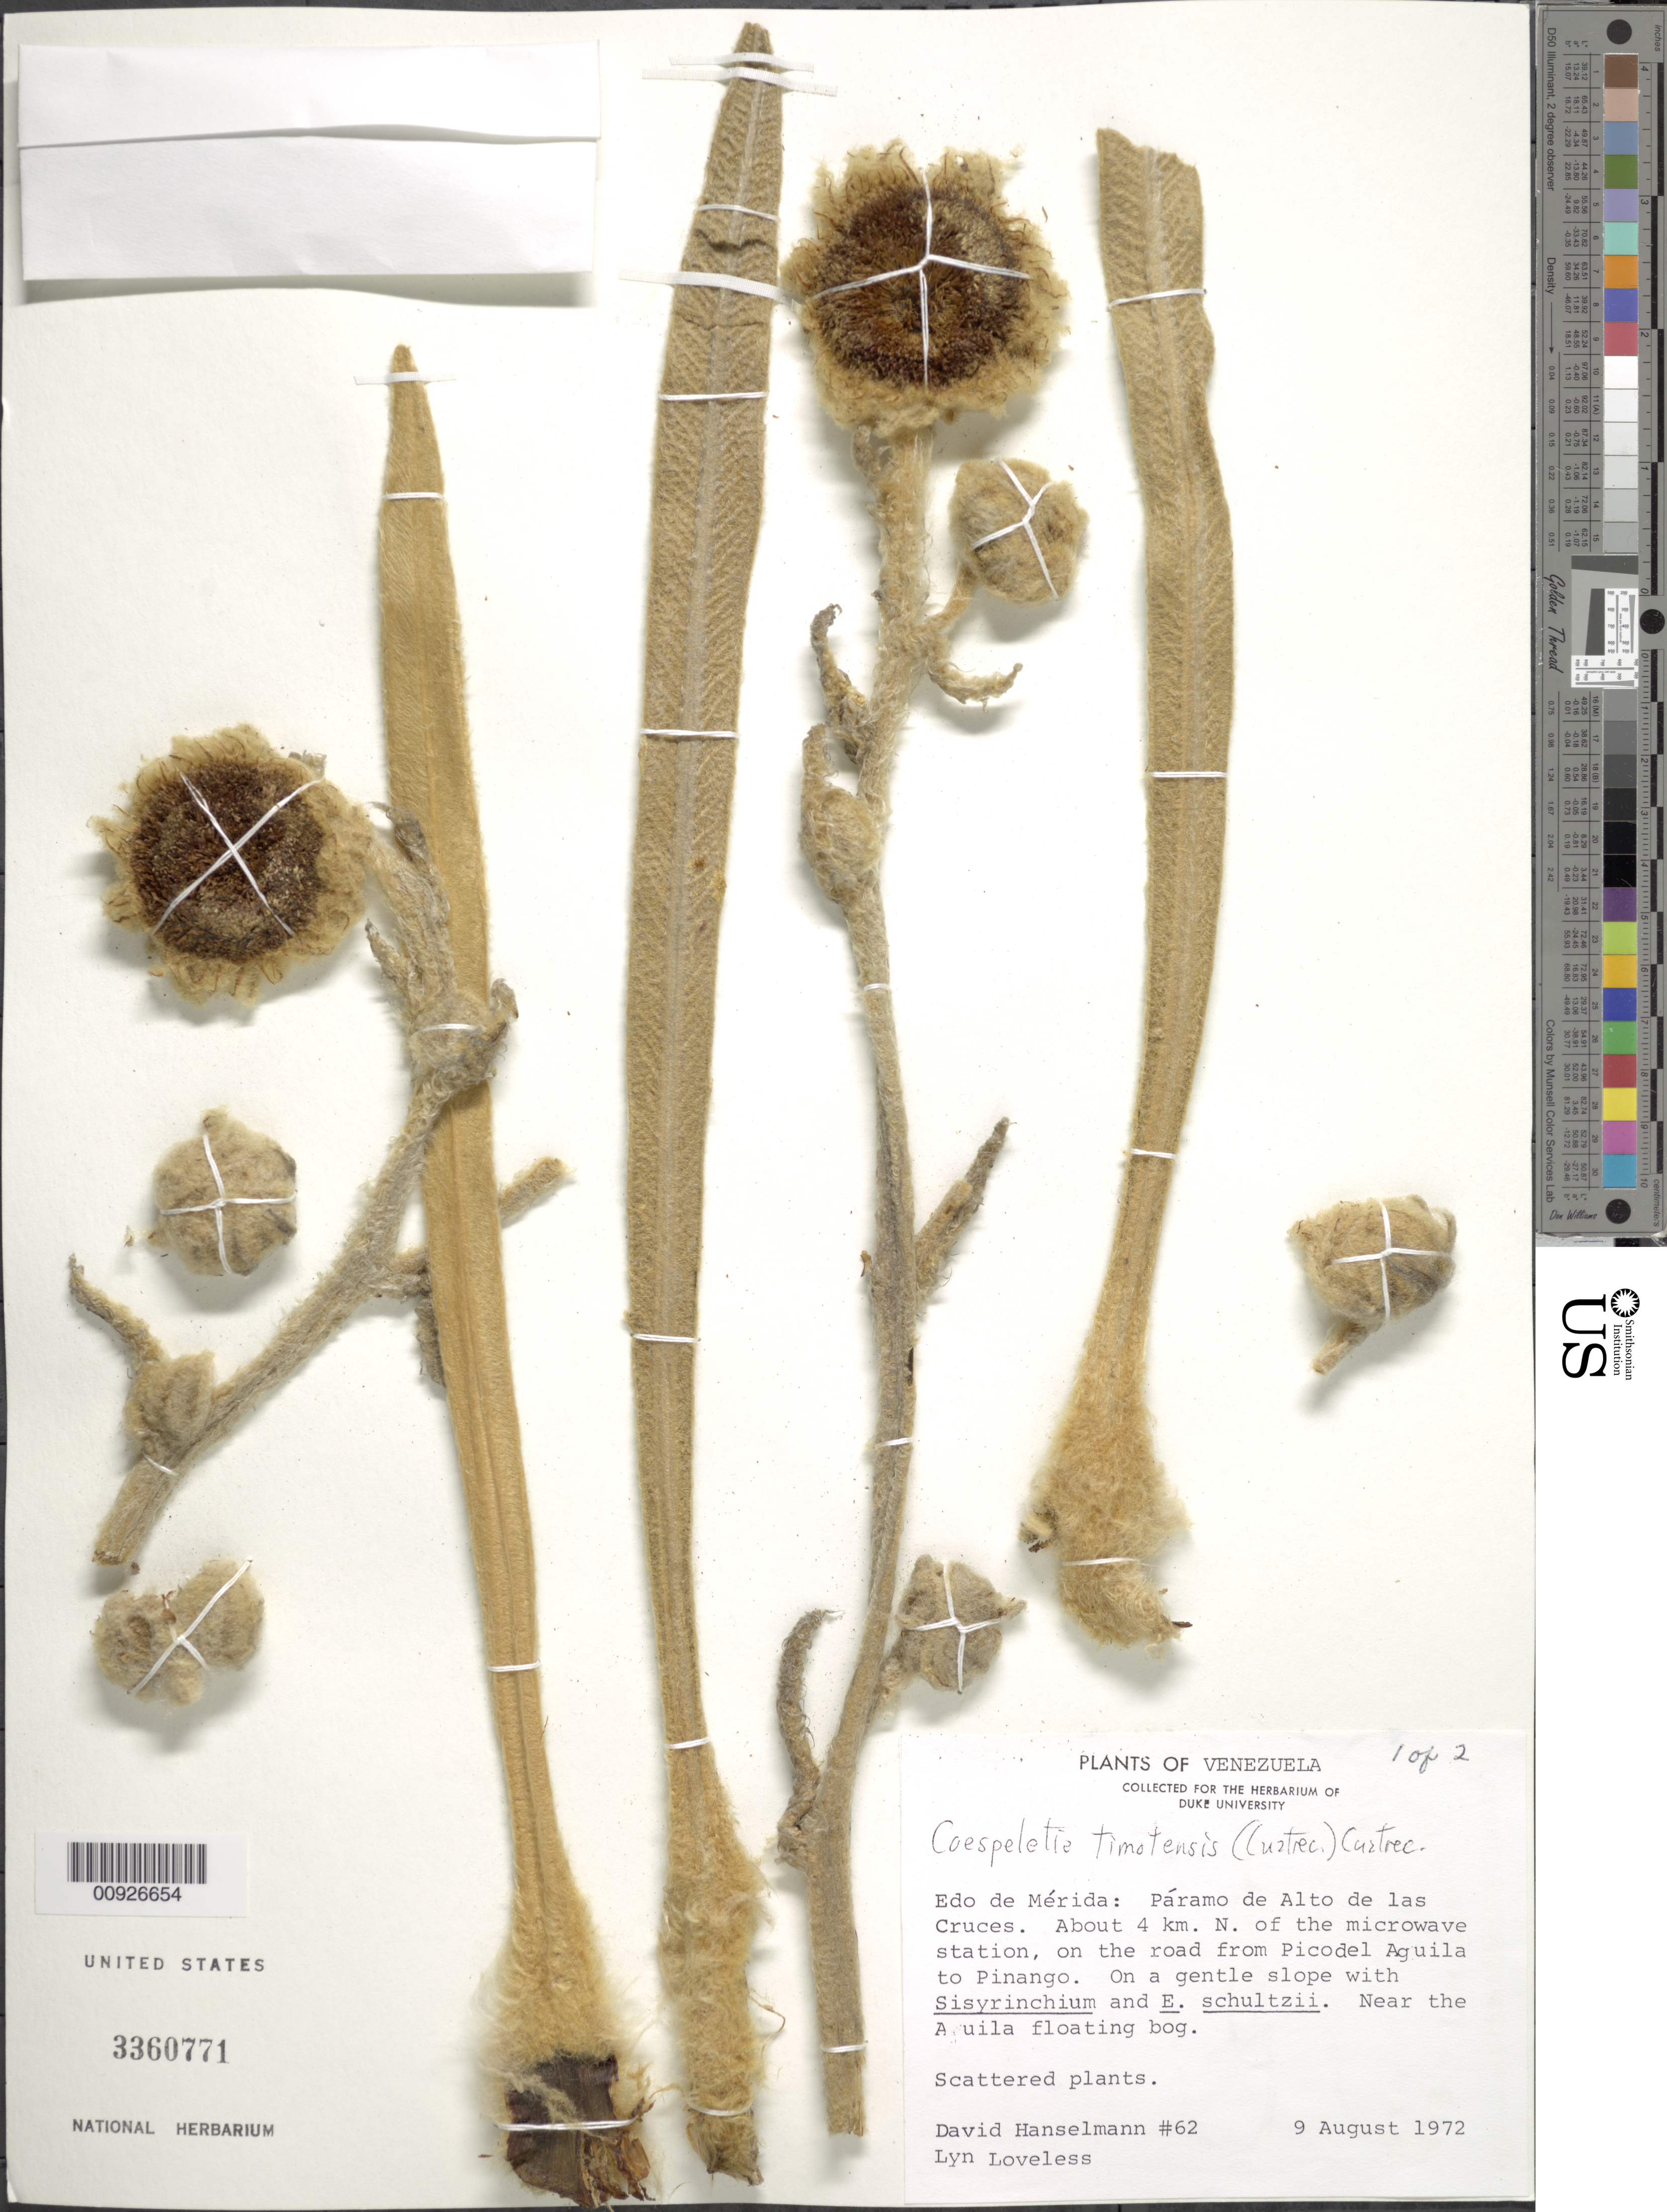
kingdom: Plantae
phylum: Tracheophyta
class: Magnoliopsida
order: Asterales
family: Asteraceae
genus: Coespeletia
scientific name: Coespeletia timotensis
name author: (Cuatrec.) Cuatrec.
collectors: D. Hanselmann & L. Loveless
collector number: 62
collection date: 1972-08-09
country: Venezuela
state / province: Mérida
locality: Páramo Alto de las Cruces. About 4 km N of the microwave station, on the road from Pico del Águila to Piñango. Near de Águila floating bog.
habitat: On a gentle slope with Sisyrinchium and E. schultzii.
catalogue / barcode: US 3360771